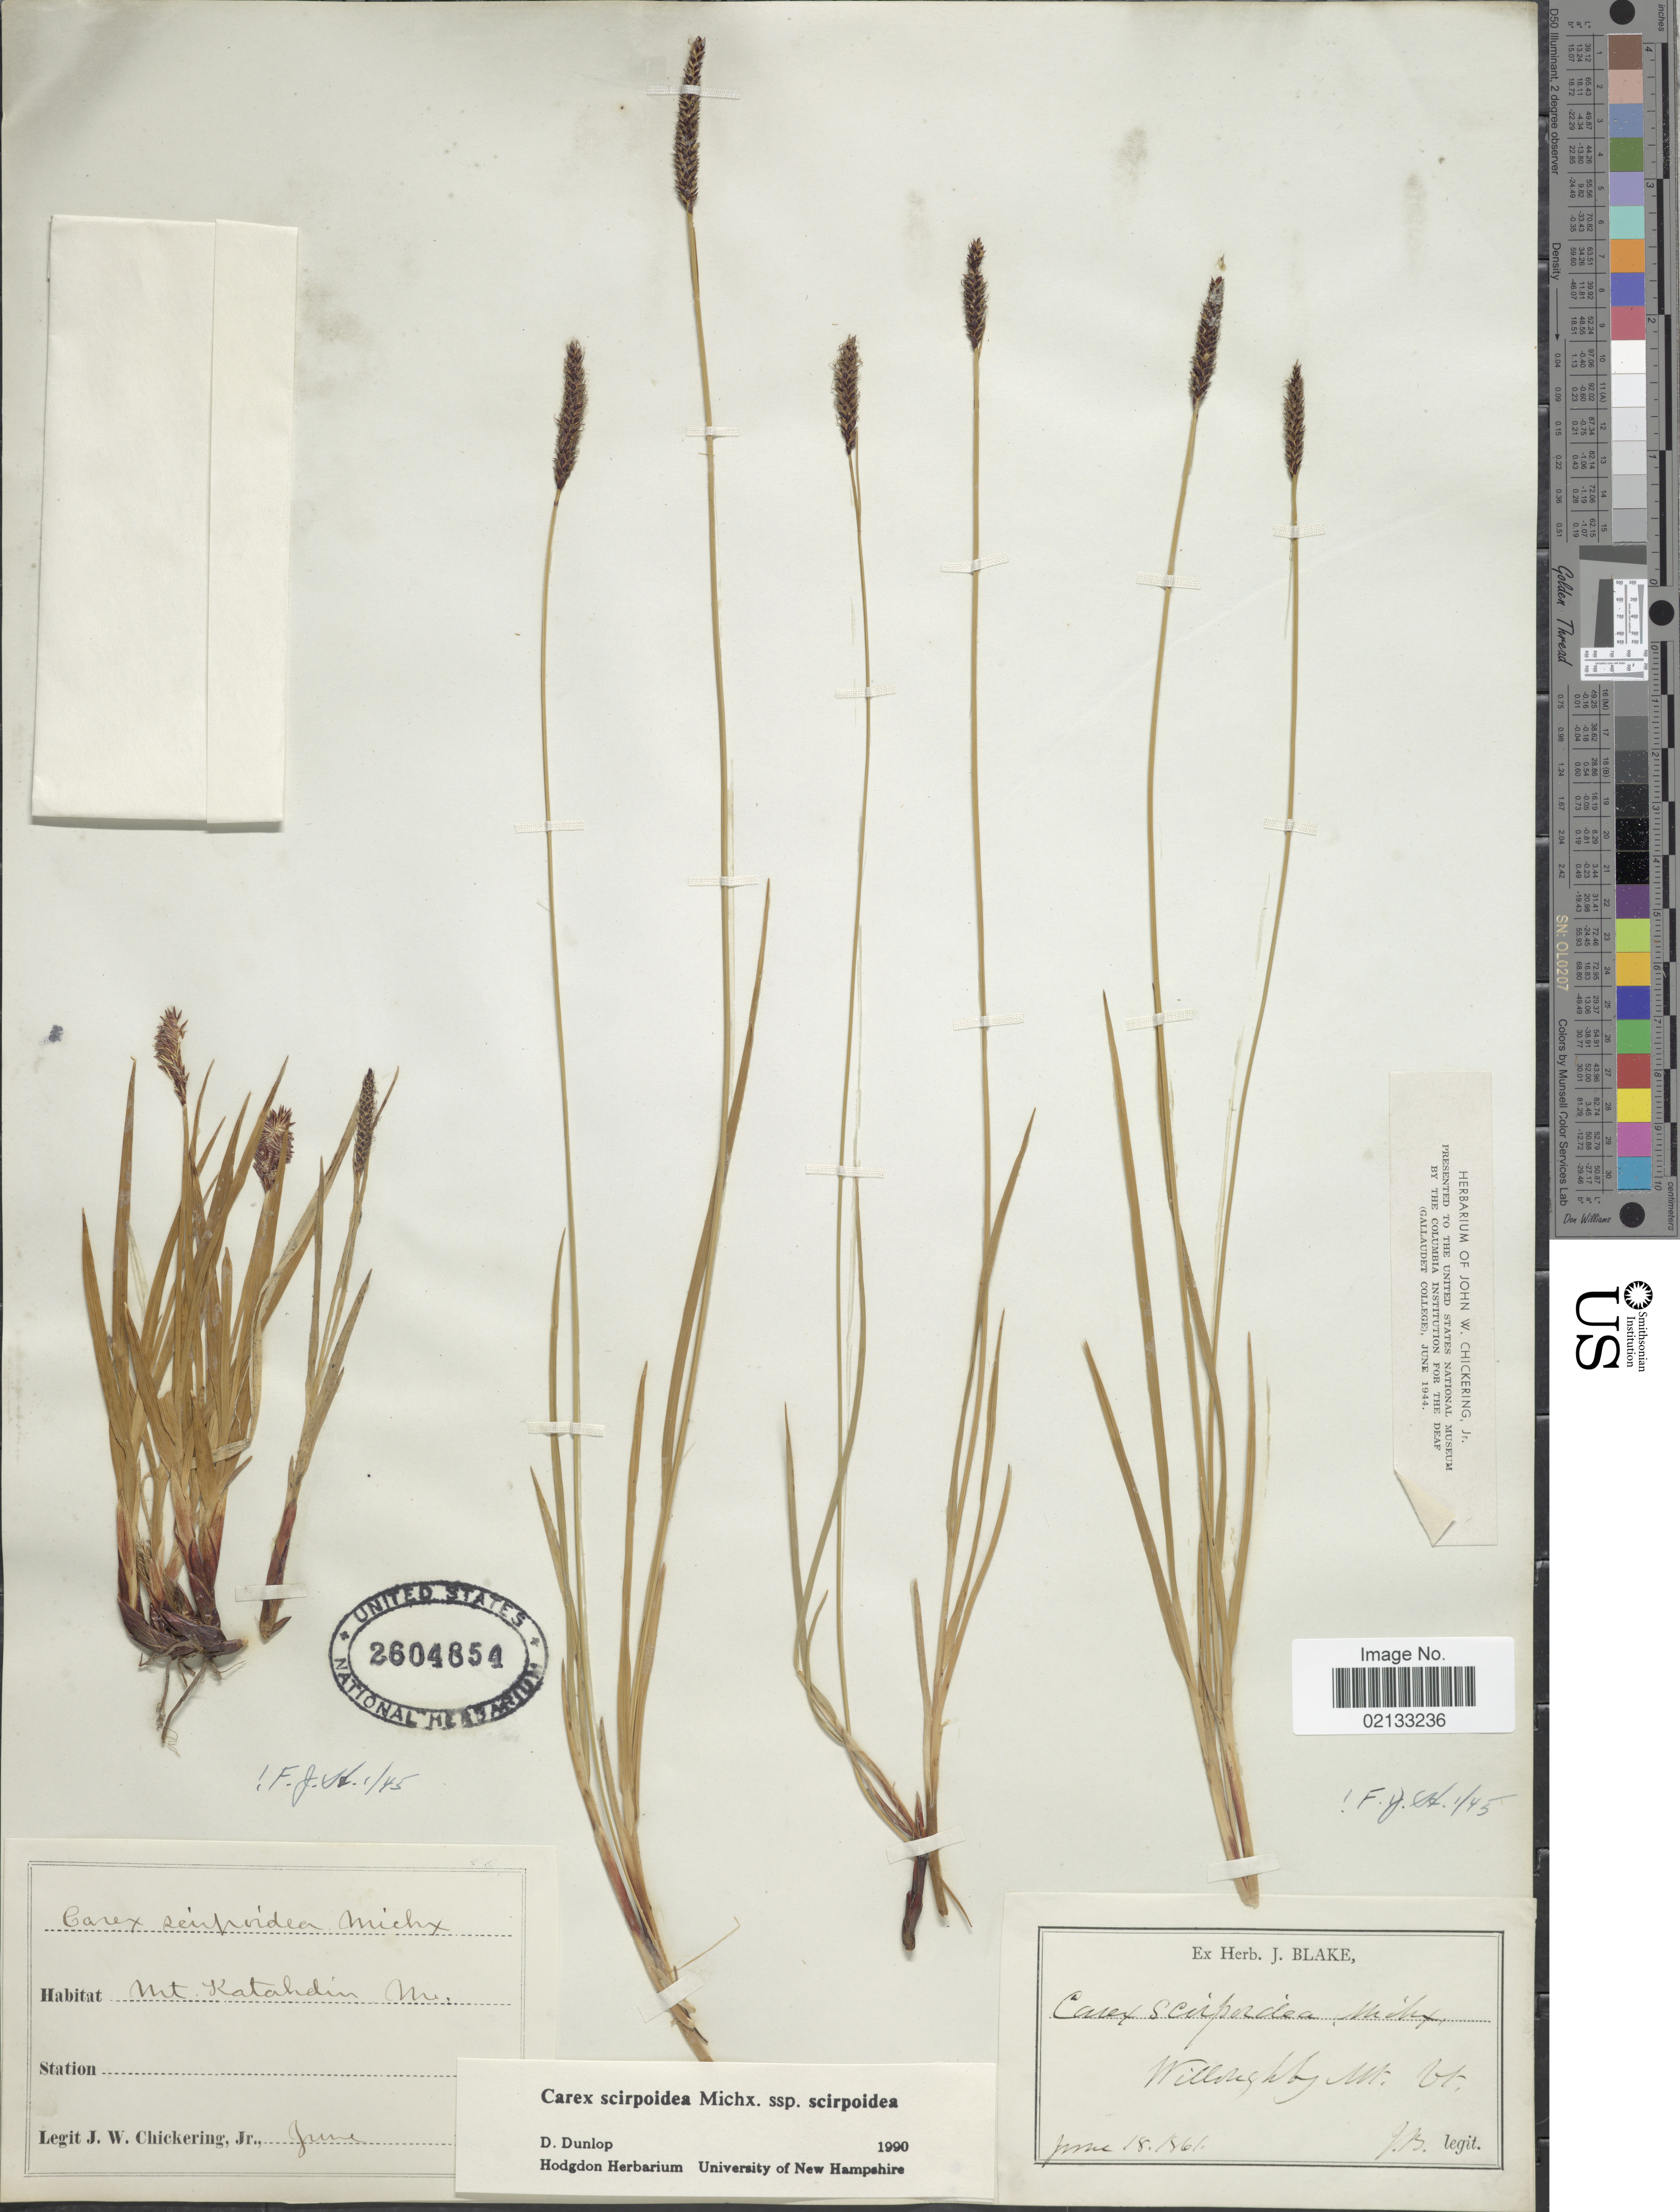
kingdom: Plantae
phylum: Tracheophyta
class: Liliopsida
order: Poales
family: Cyperaceae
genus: Carex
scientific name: Carex scirpoidea subsp. scirpoidea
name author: Michx.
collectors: J. W. Chickering Jr.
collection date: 1861-06-18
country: United States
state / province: Vermont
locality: Mt Katahdin, Willoughby Mt.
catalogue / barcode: US 2604854